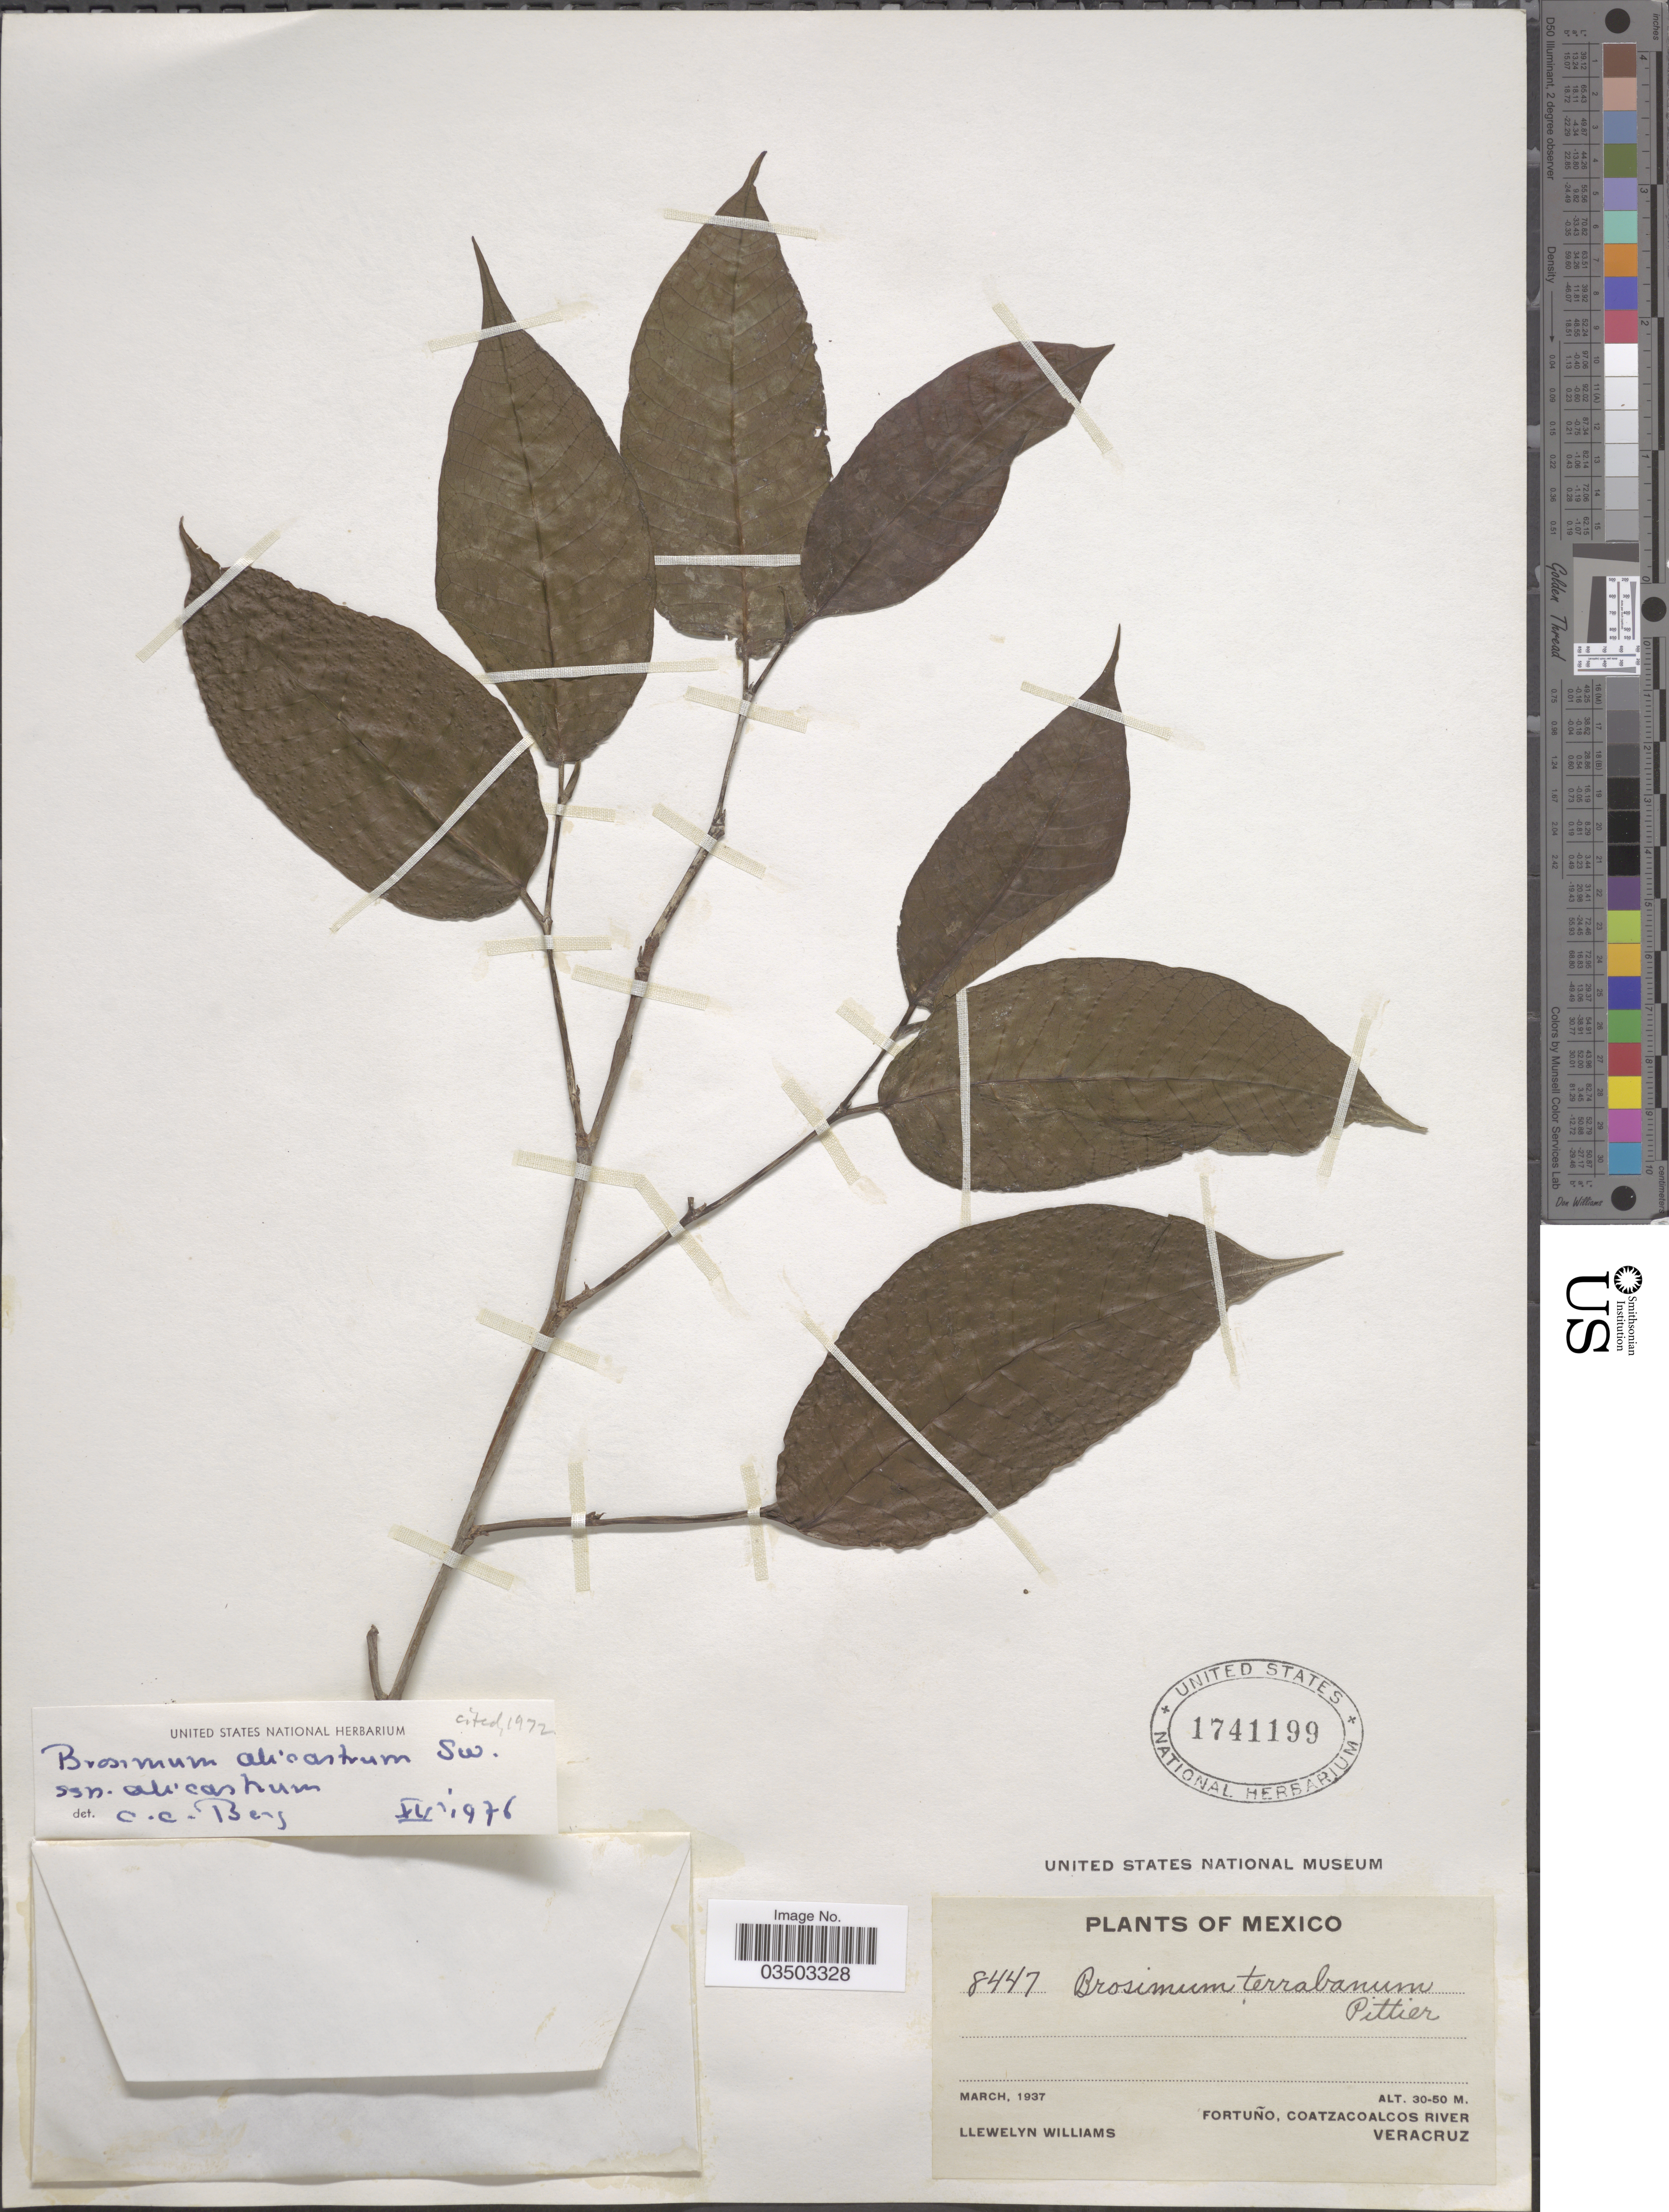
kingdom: Plantae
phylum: Tracheophyta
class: Magnoliopsida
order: Rosales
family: Moraceae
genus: Brosimum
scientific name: Brosimum alicastrum subsp. alicastrum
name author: Sw.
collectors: Ll. Williams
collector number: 8447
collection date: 1937-03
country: Mexico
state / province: Veracruz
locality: Fortuño, Coatzacoalcos River. Veracruz.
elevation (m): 30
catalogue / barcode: US 1741199